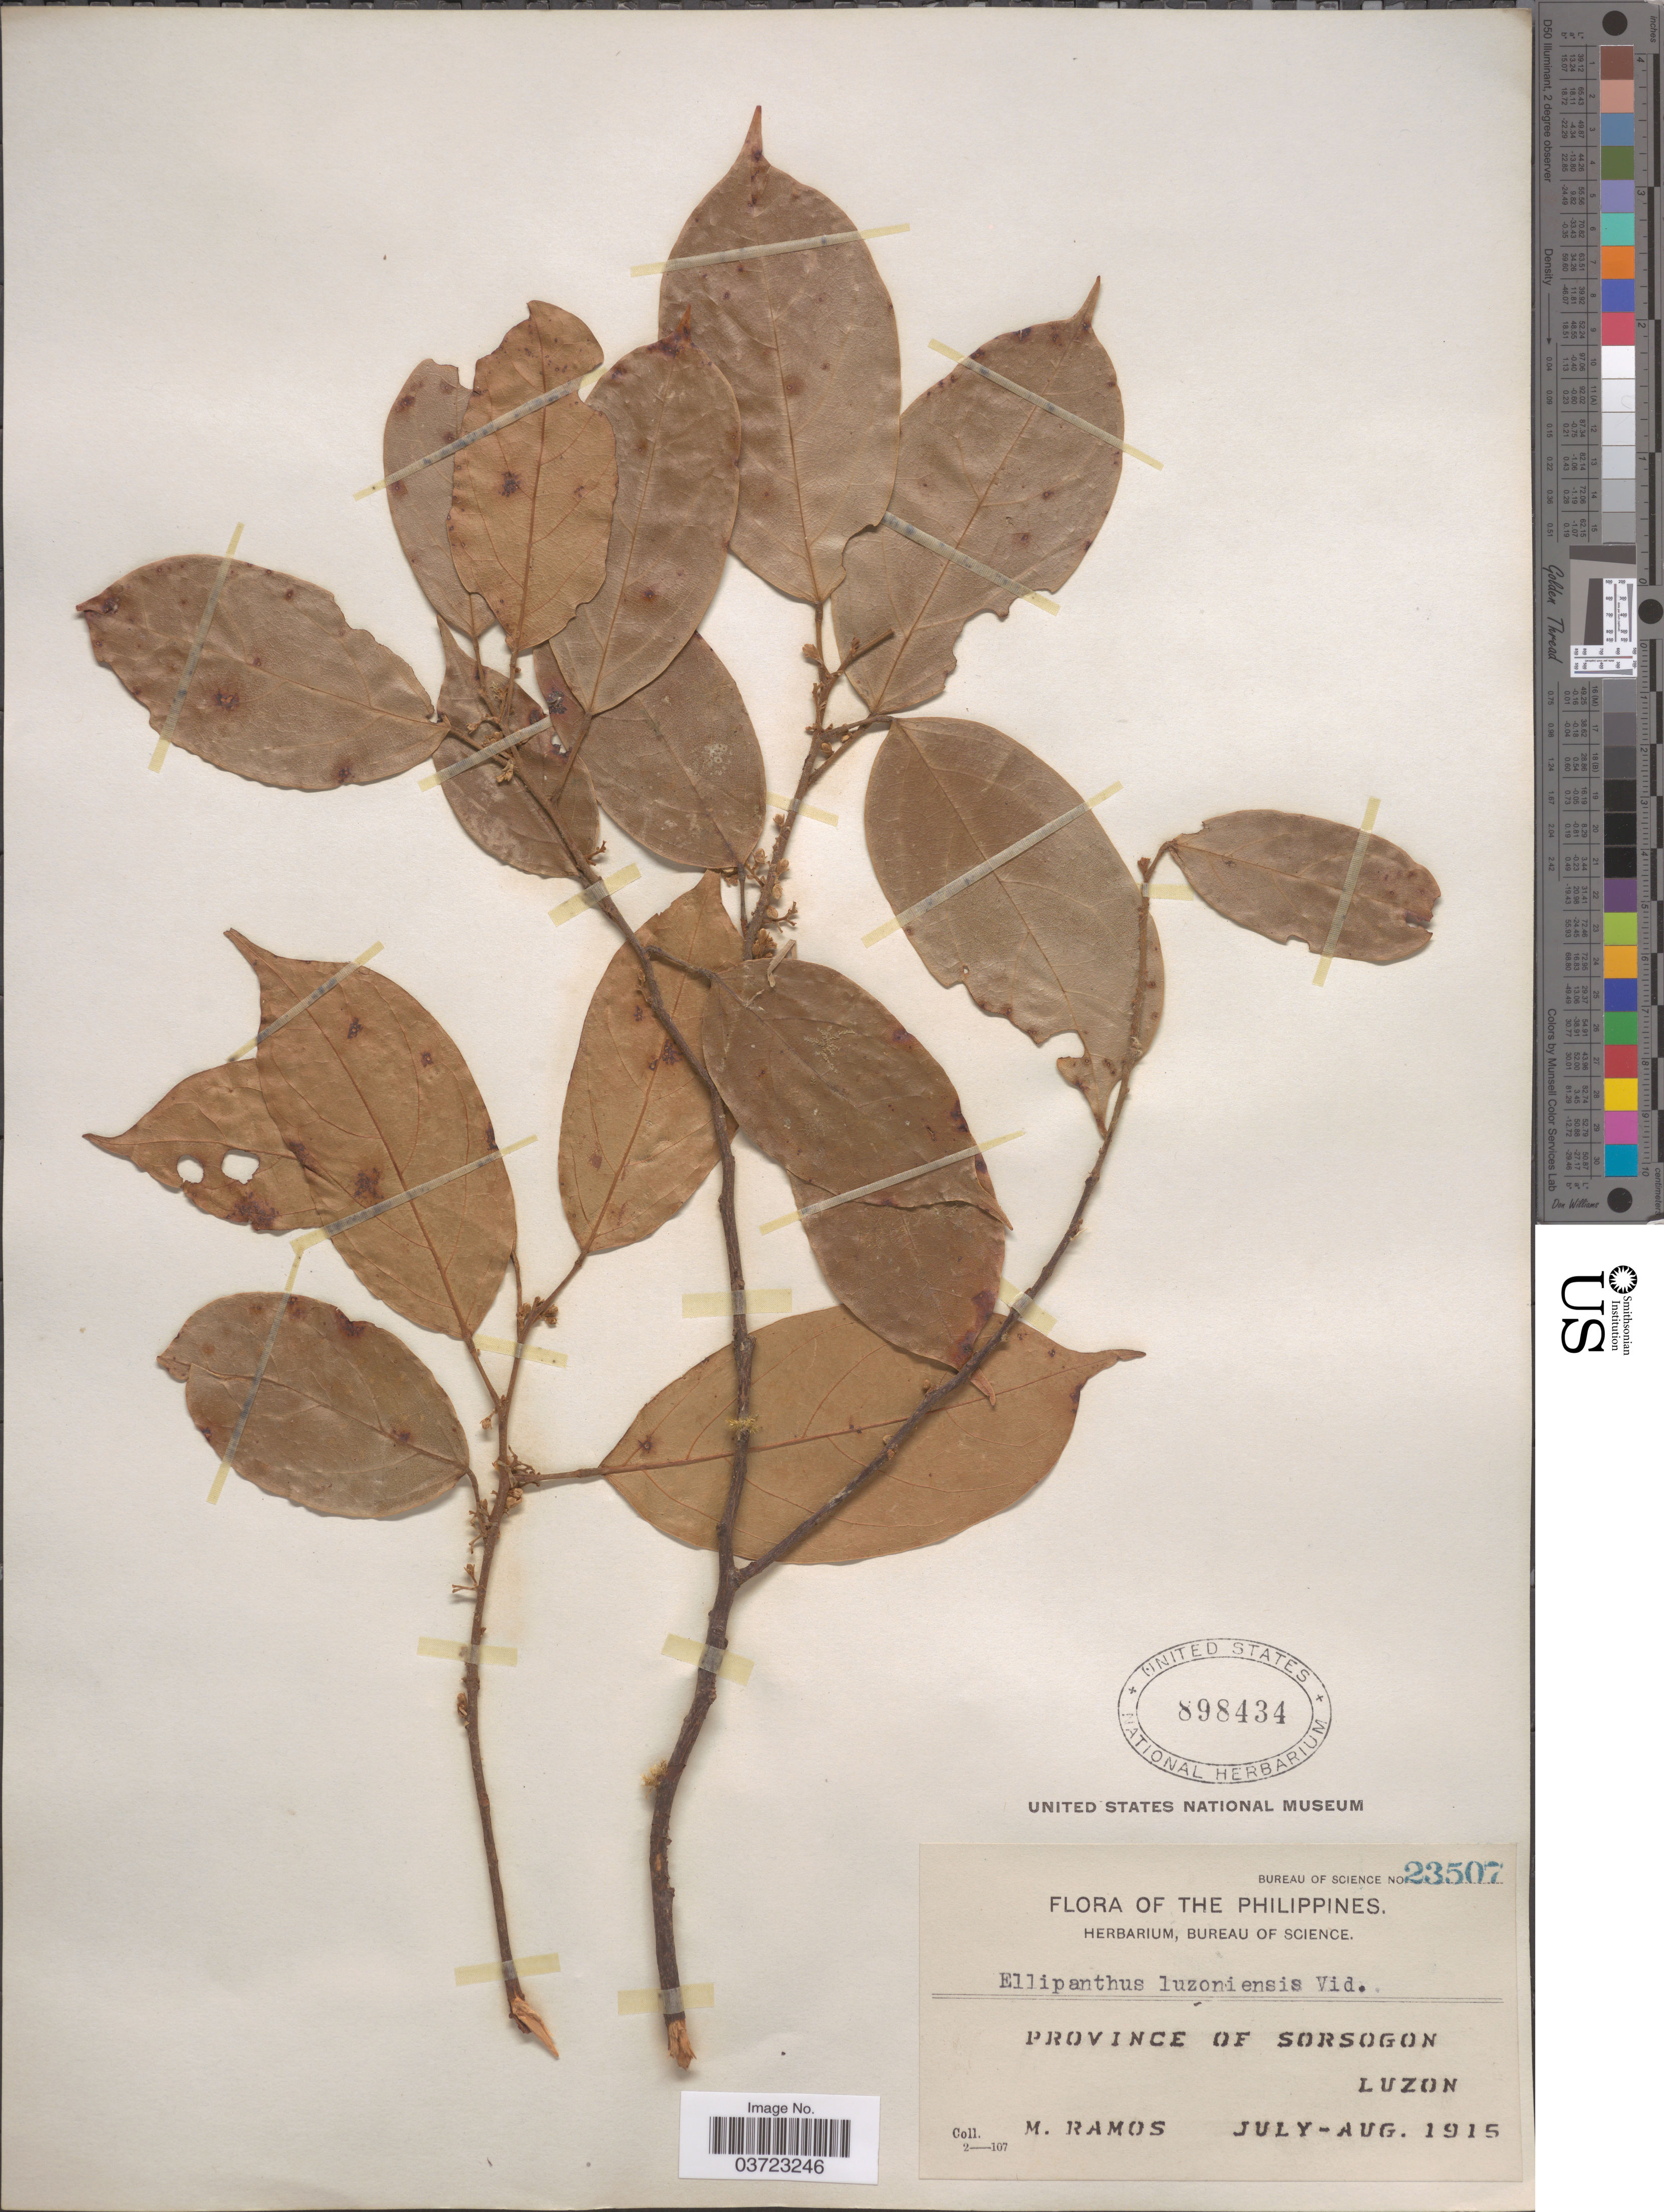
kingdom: Plantae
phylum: Tracheophyta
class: Magnoliopsida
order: Oxalidales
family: Connaraceae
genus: Ellipanthus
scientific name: Ellipanthus luzoniensis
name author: S. Vidal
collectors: M. Ramos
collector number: Bureau of Science 23507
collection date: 1915-07/1915-08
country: Philippines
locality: Province of Sorsogon, Luzon.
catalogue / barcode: US 898434